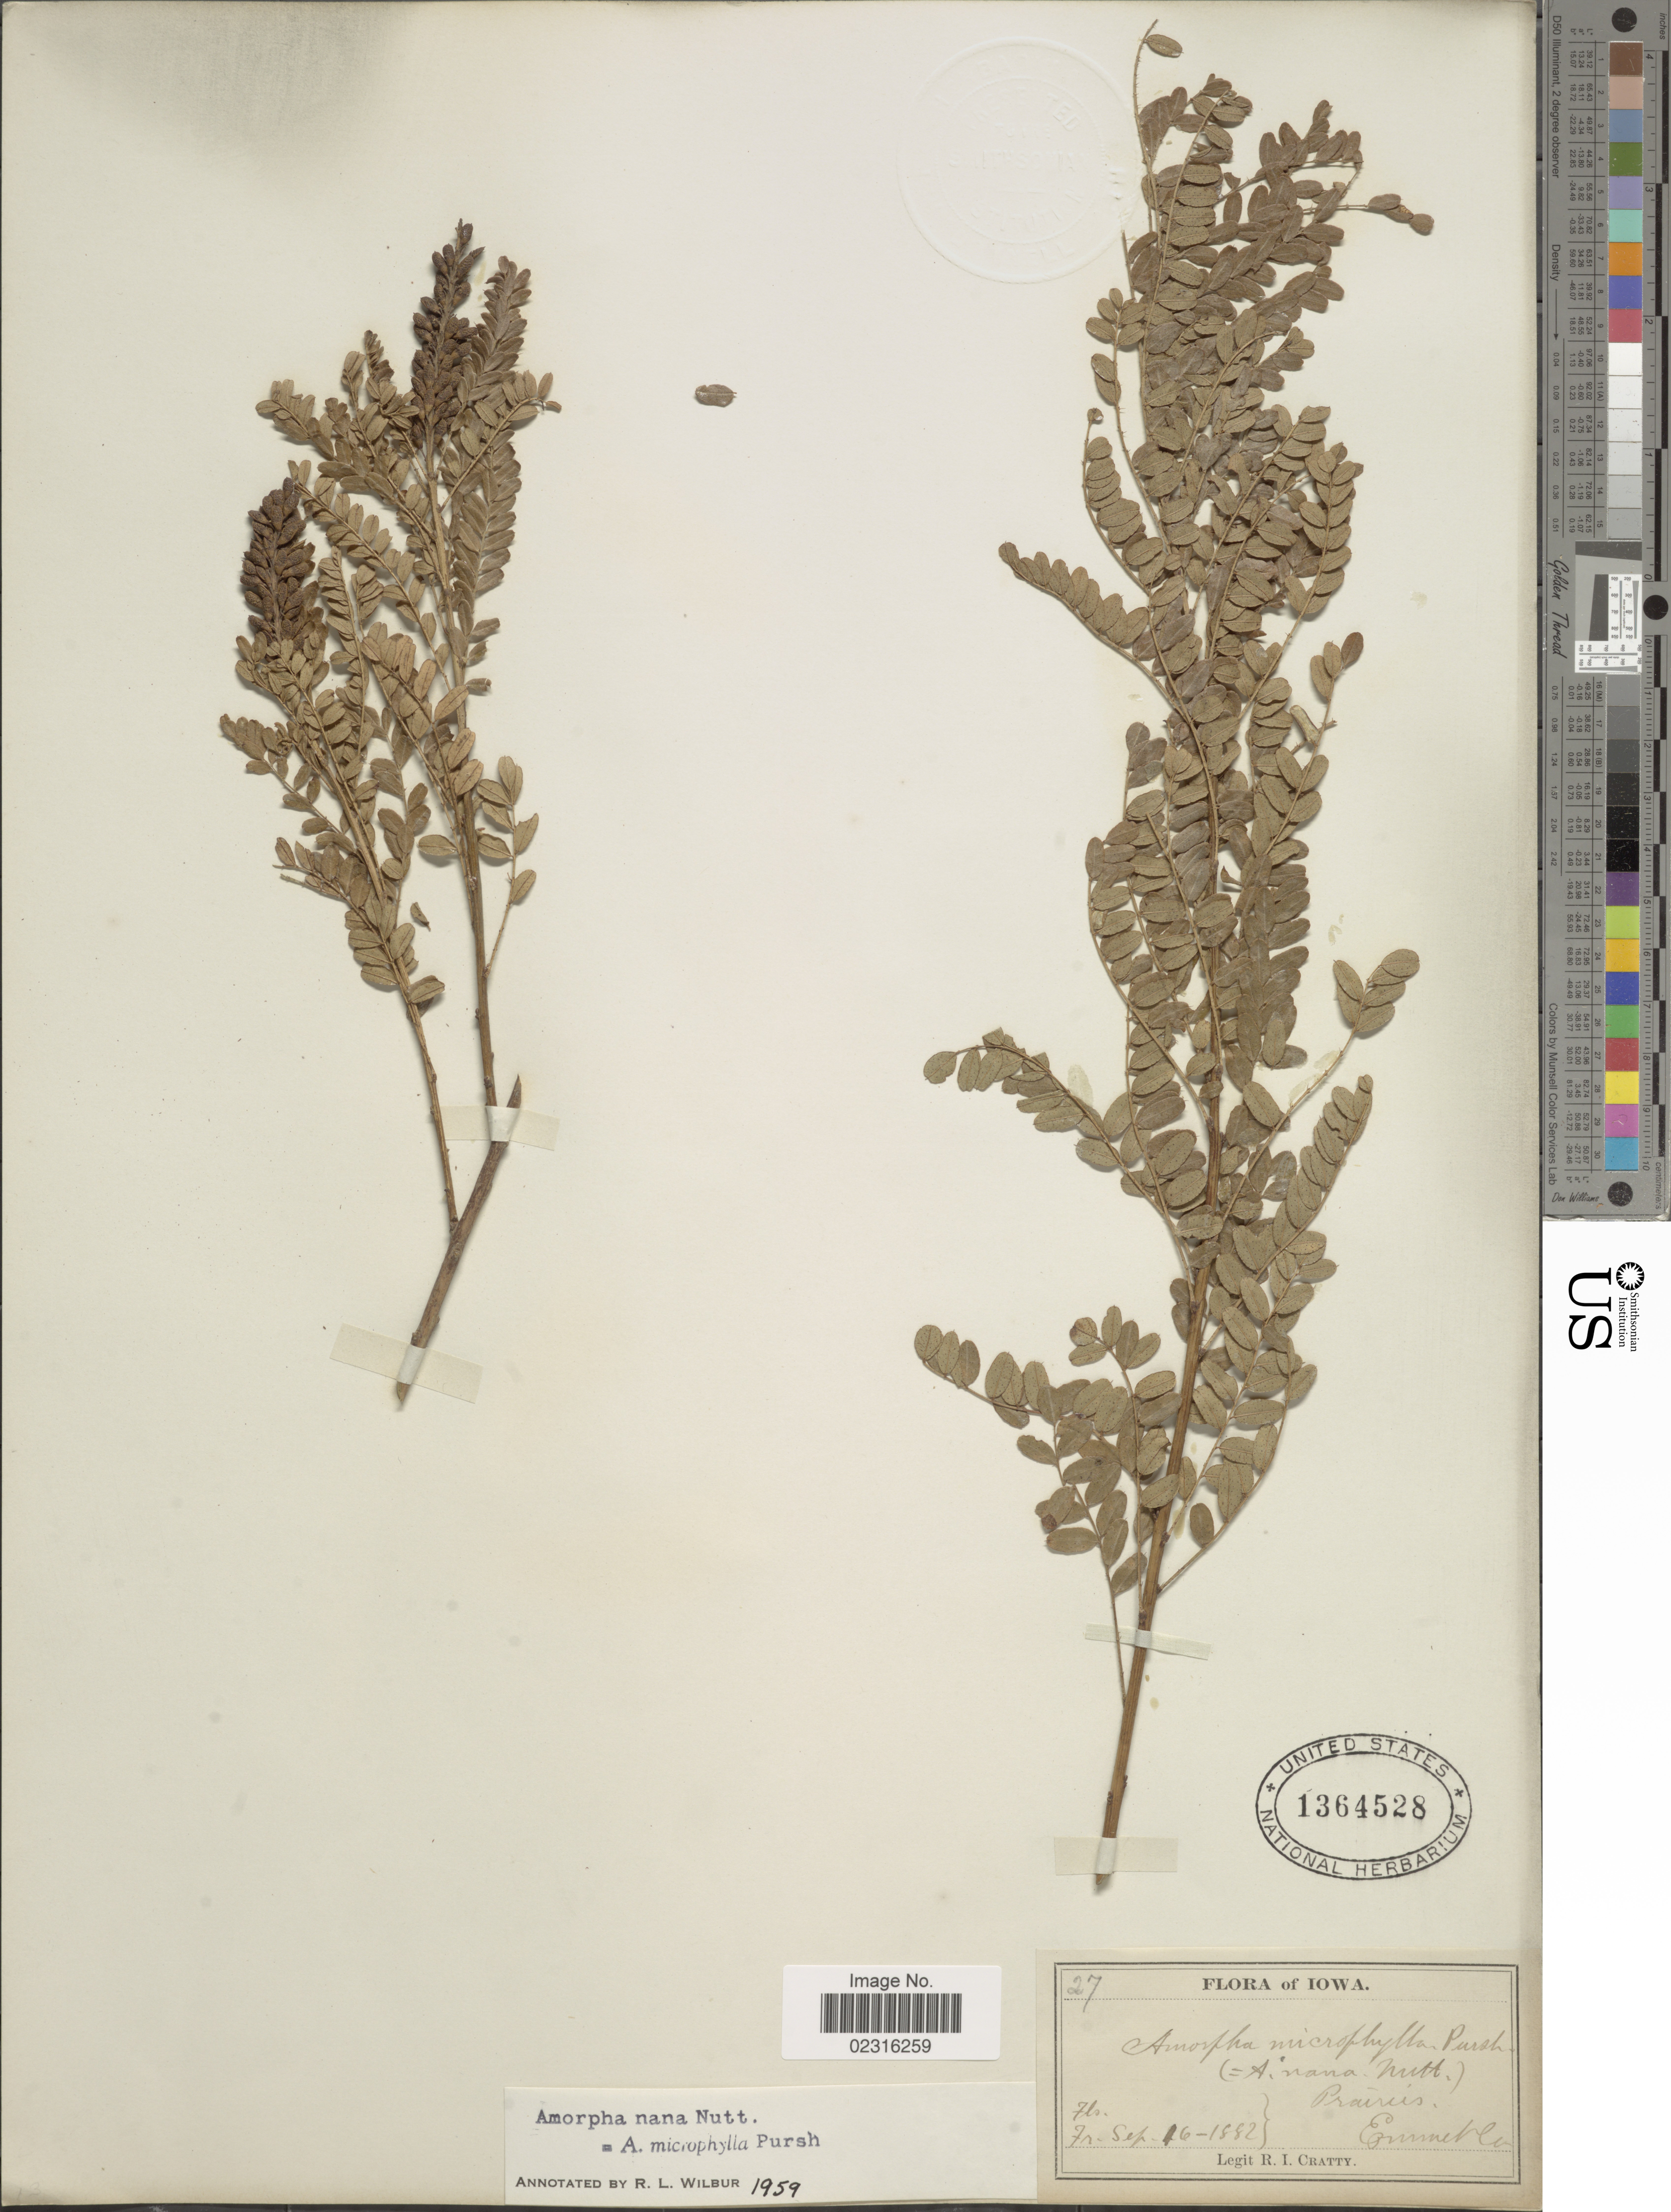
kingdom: Plantae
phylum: Tracheophyta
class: Magnoliopsida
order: Fabales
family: Fabaceae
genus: Amorpha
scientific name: Amorpha nana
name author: C. Fraser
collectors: R. Cratty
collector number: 27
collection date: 1882-09-16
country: United States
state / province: Iowa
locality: Emmet Co.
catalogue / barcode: US 1364528